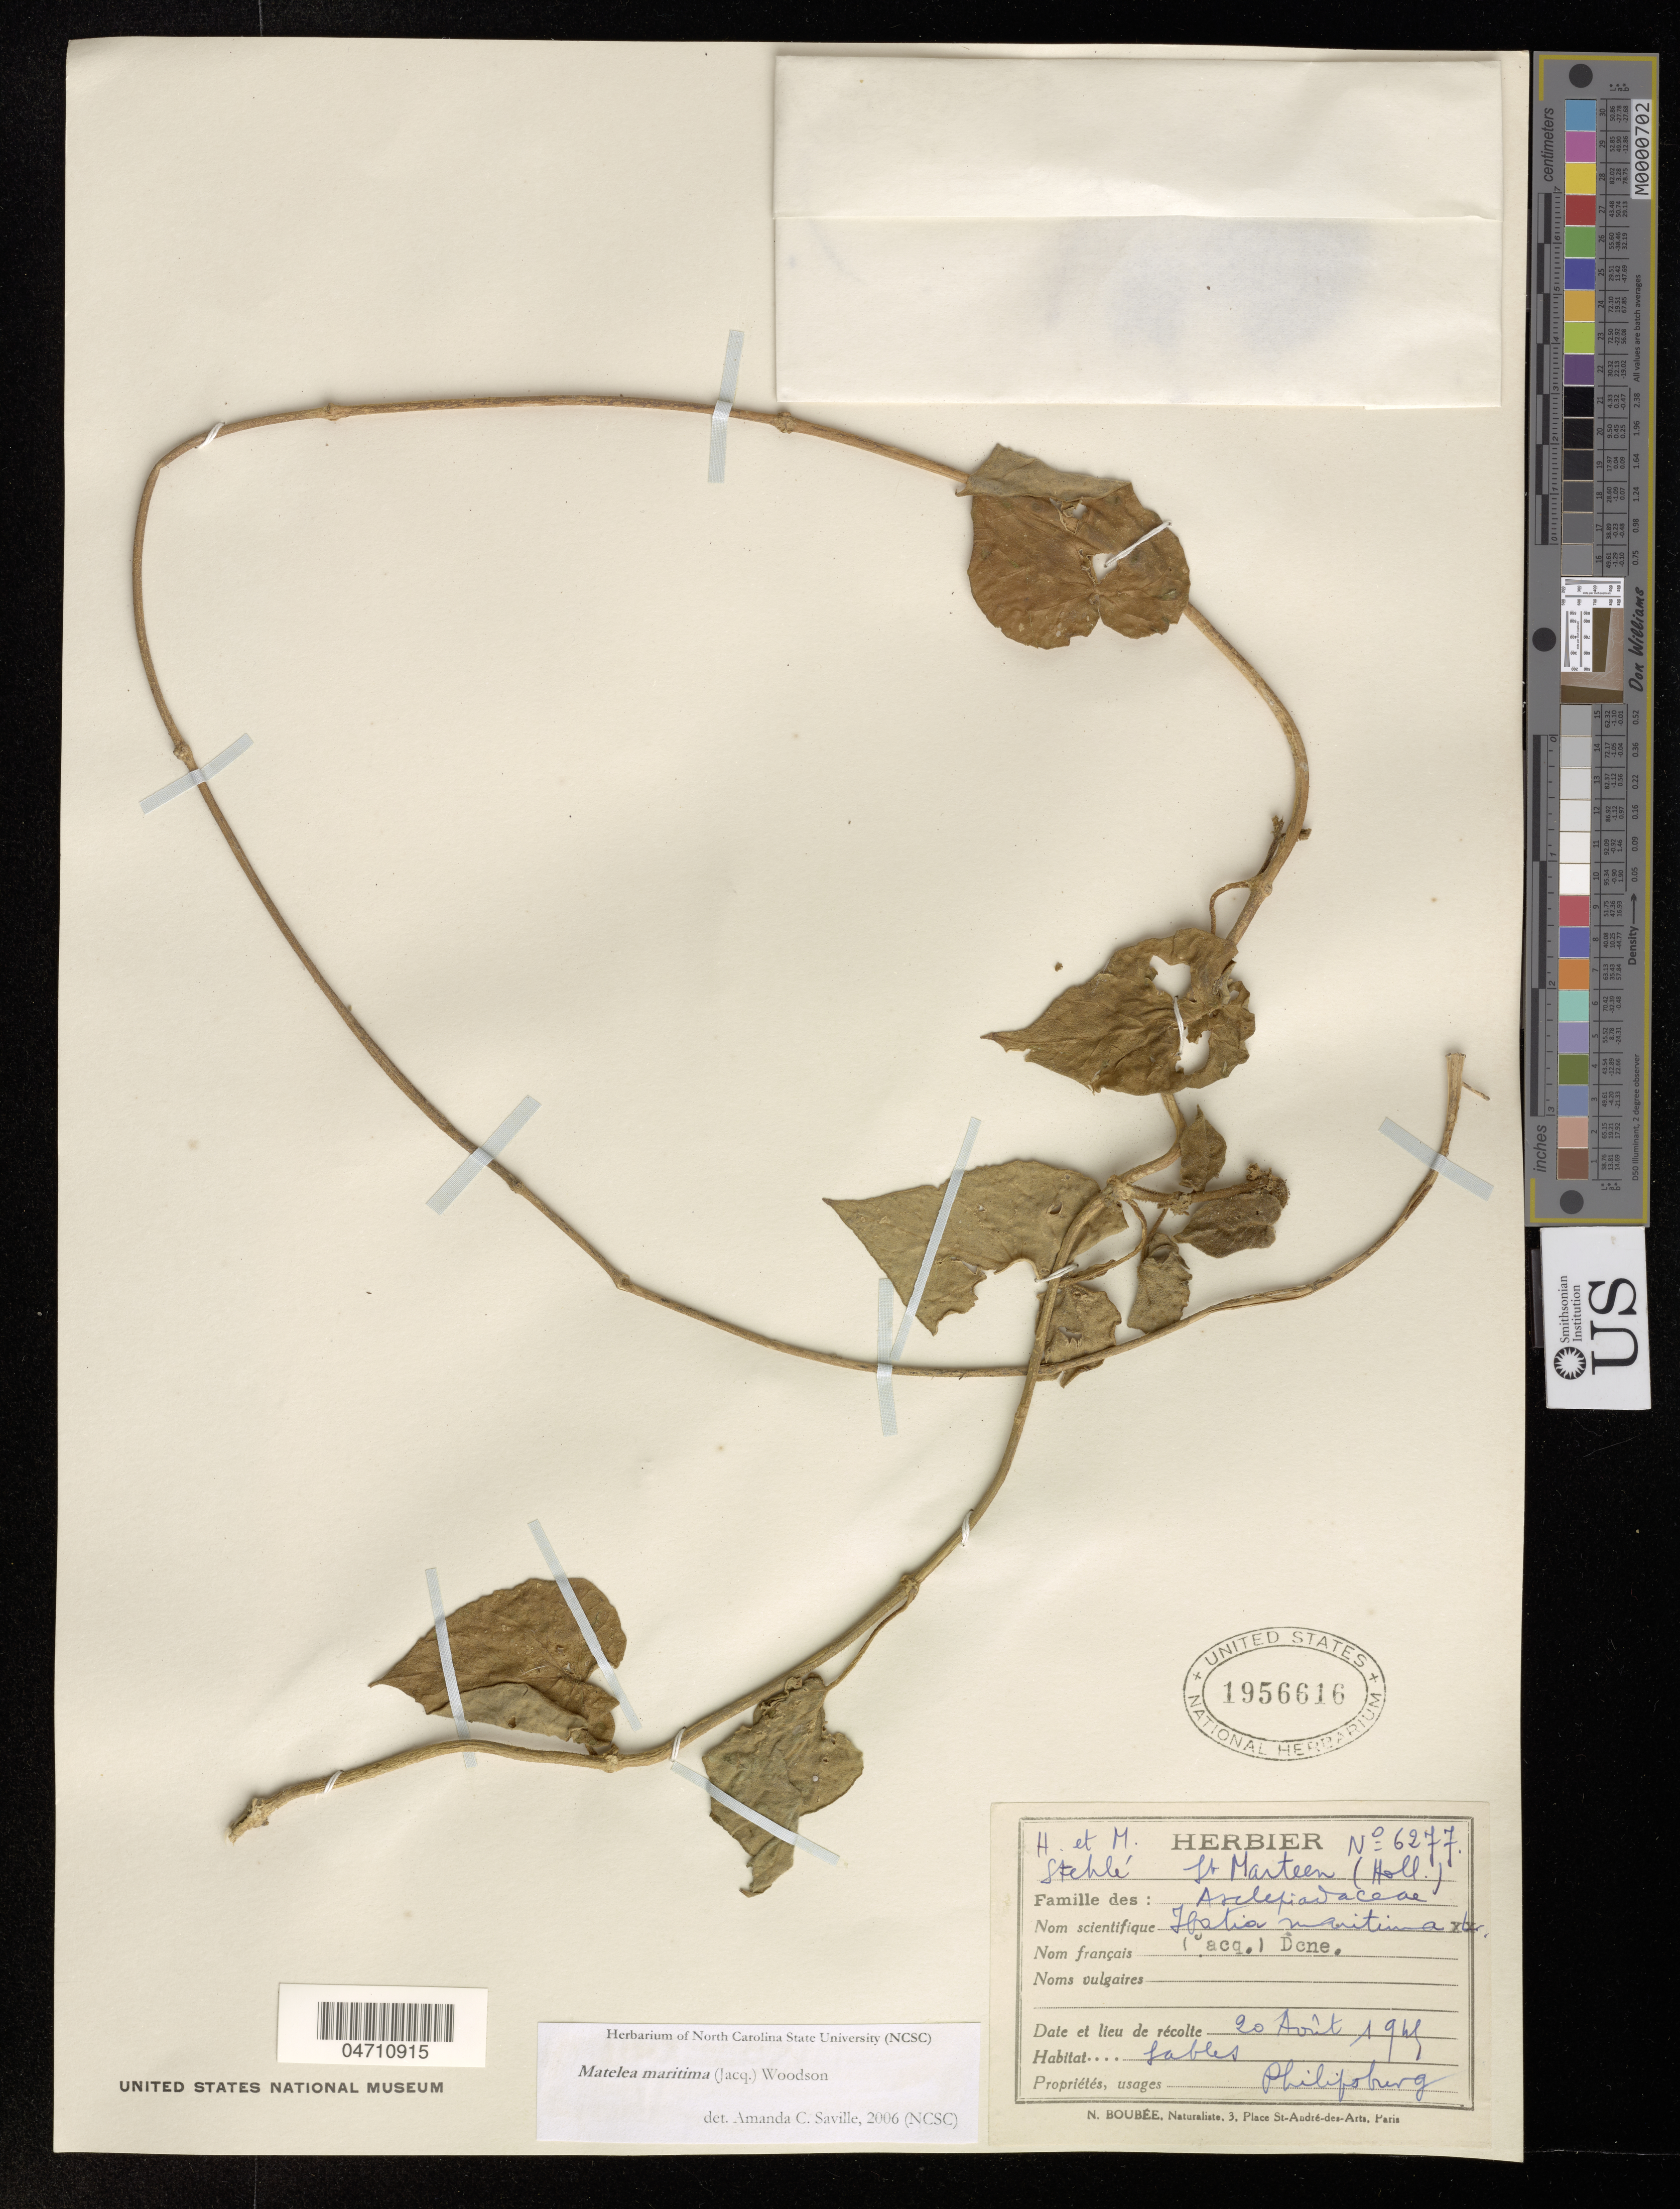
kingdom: Plantae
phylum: Tracheophyta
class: Magnoliopsida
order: Gentianales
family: Apocynaceae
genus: Matelea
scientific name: Matelea maritima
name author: (Jacq.) Woodson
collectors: H. Stehlé & M. Stehlé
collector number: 6277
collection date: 1945-08-20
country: Sint Maartin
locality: Philifoburg.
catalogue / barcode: US 1956616